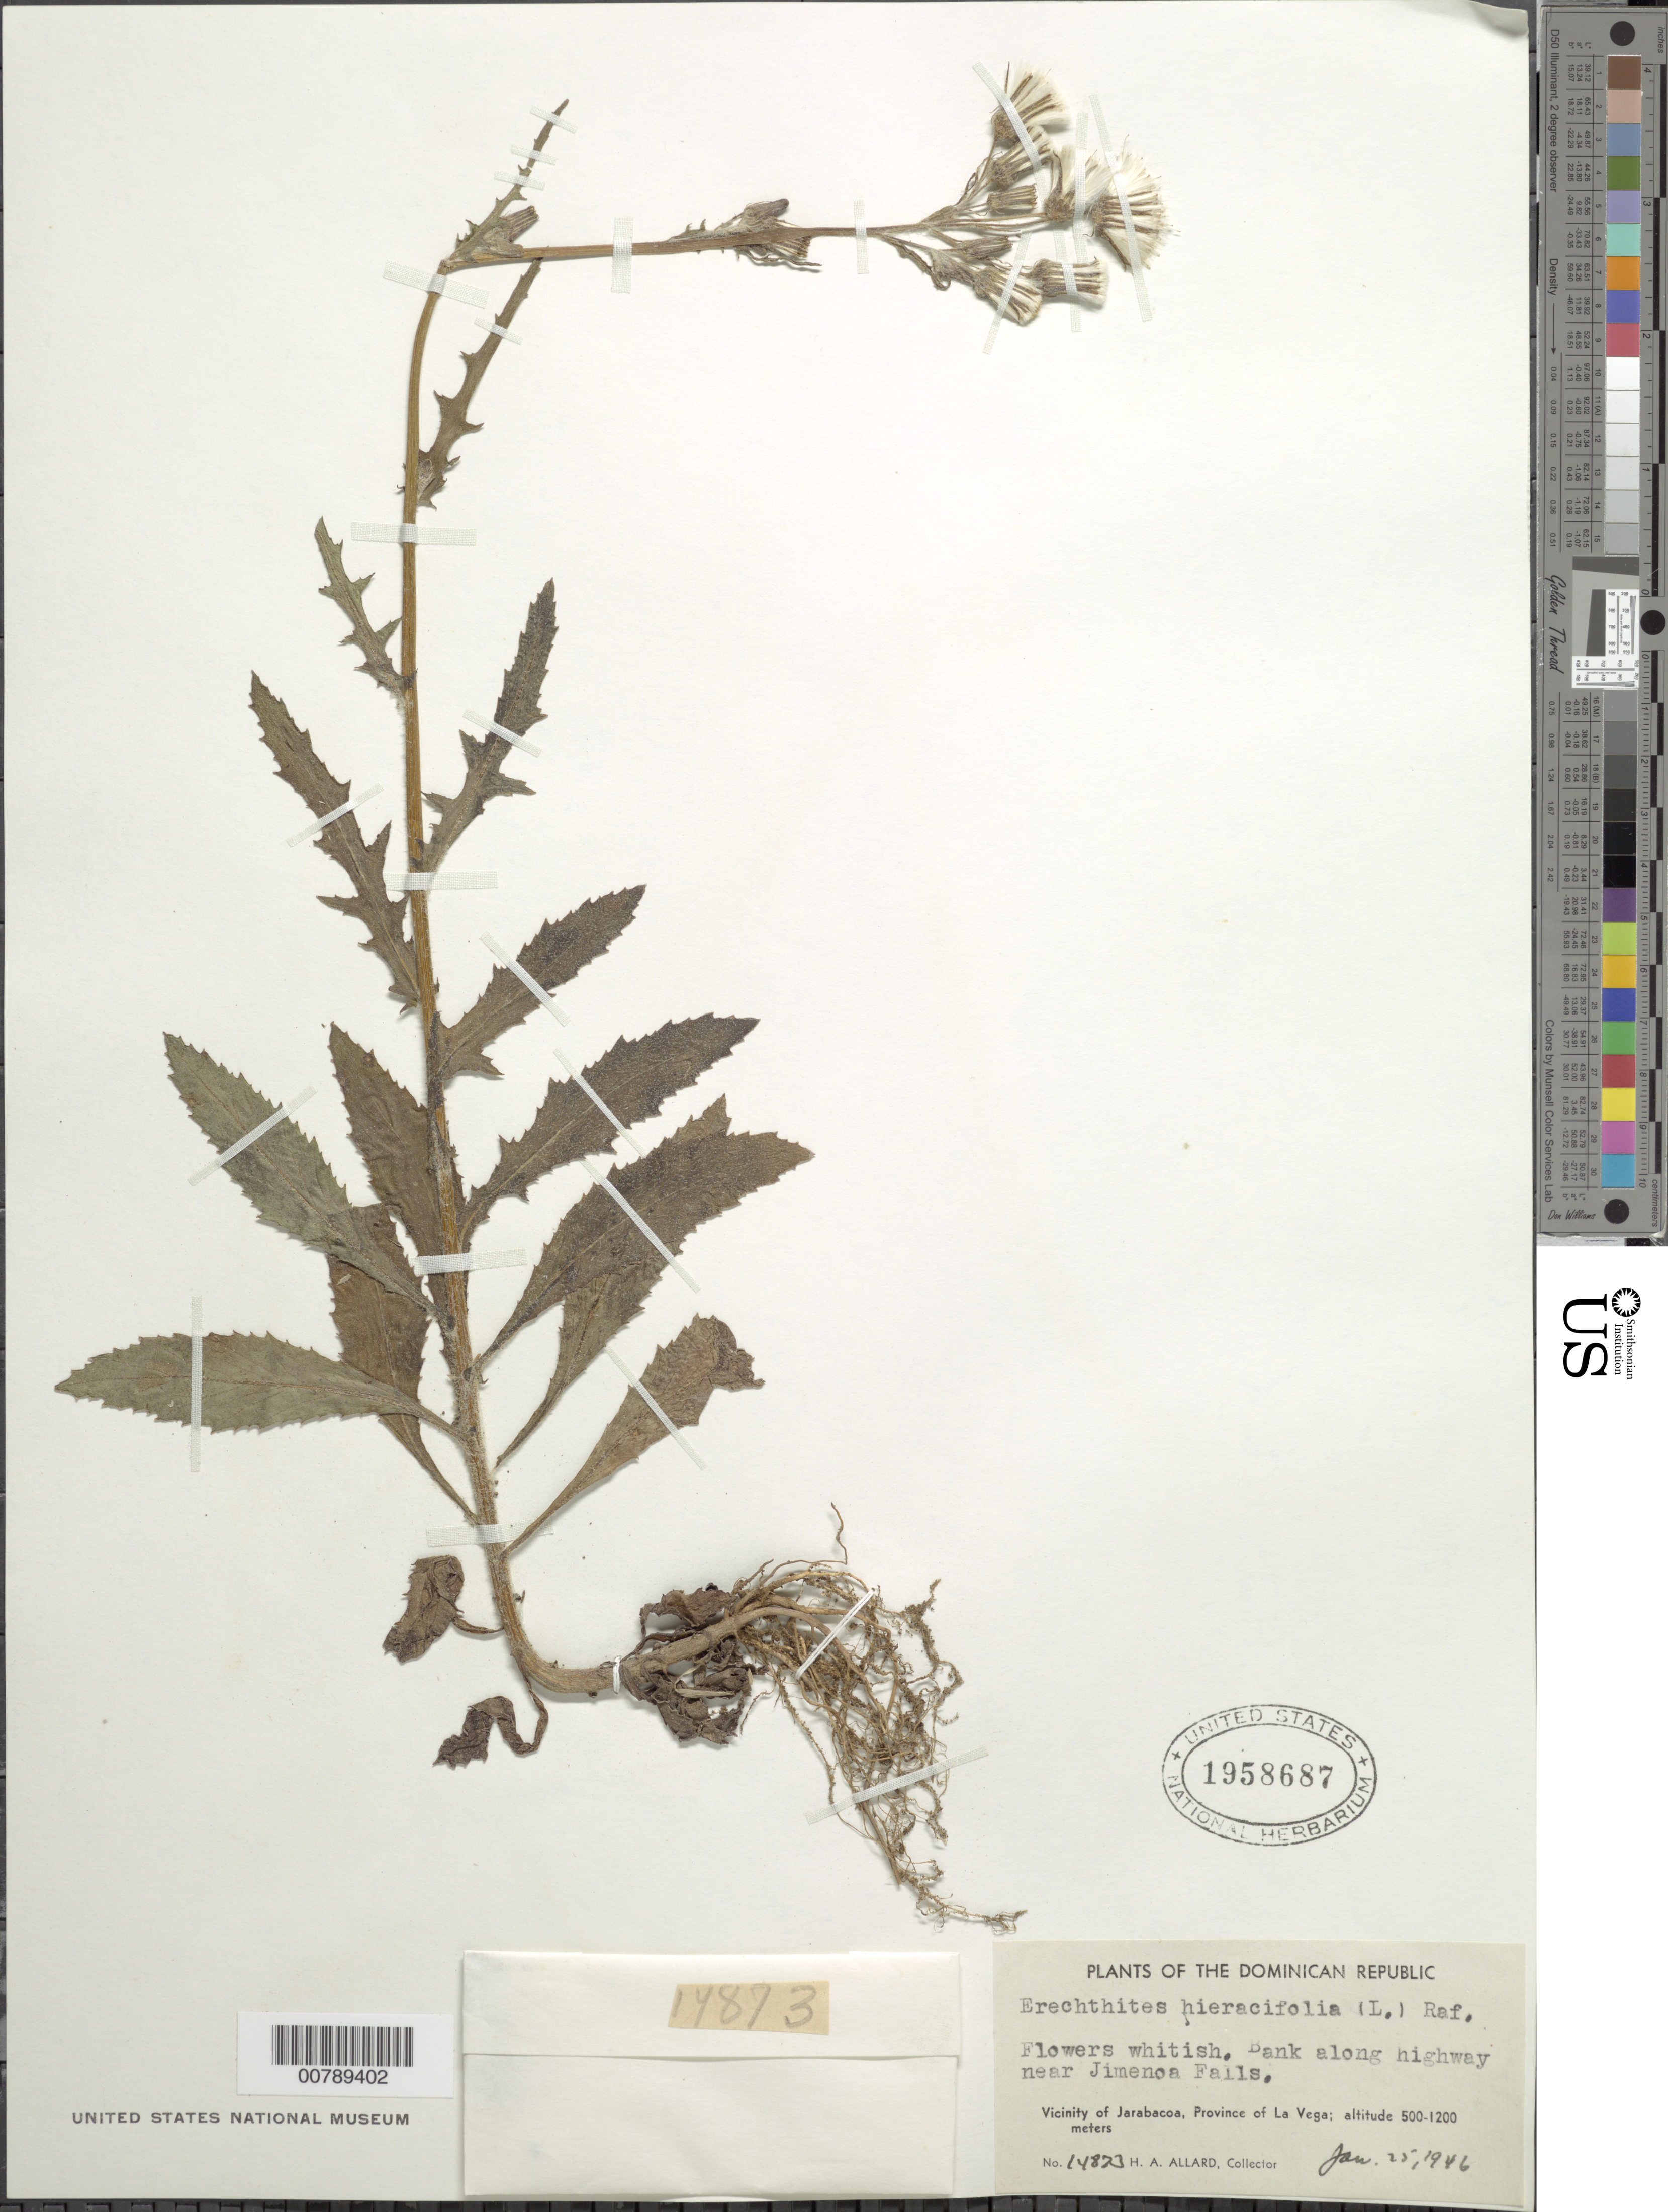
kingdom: Plantae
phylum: Tracheophyta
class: Magnoliopsida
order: Asterales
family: Asteraceae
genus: Erechtites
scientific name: Erechtites hieraciifolius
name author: (L.) Raf. ex DC.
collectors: H. A. Allard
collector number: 14873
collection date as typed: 25 Jan 1946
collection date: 1946-01-25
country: Dominican Republic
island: Hispaniola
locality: Vicinity of Jarabacoa, Province of La Vega. Bank along highway near Jimenoa Falls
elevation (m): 500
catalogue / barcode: US 1958687